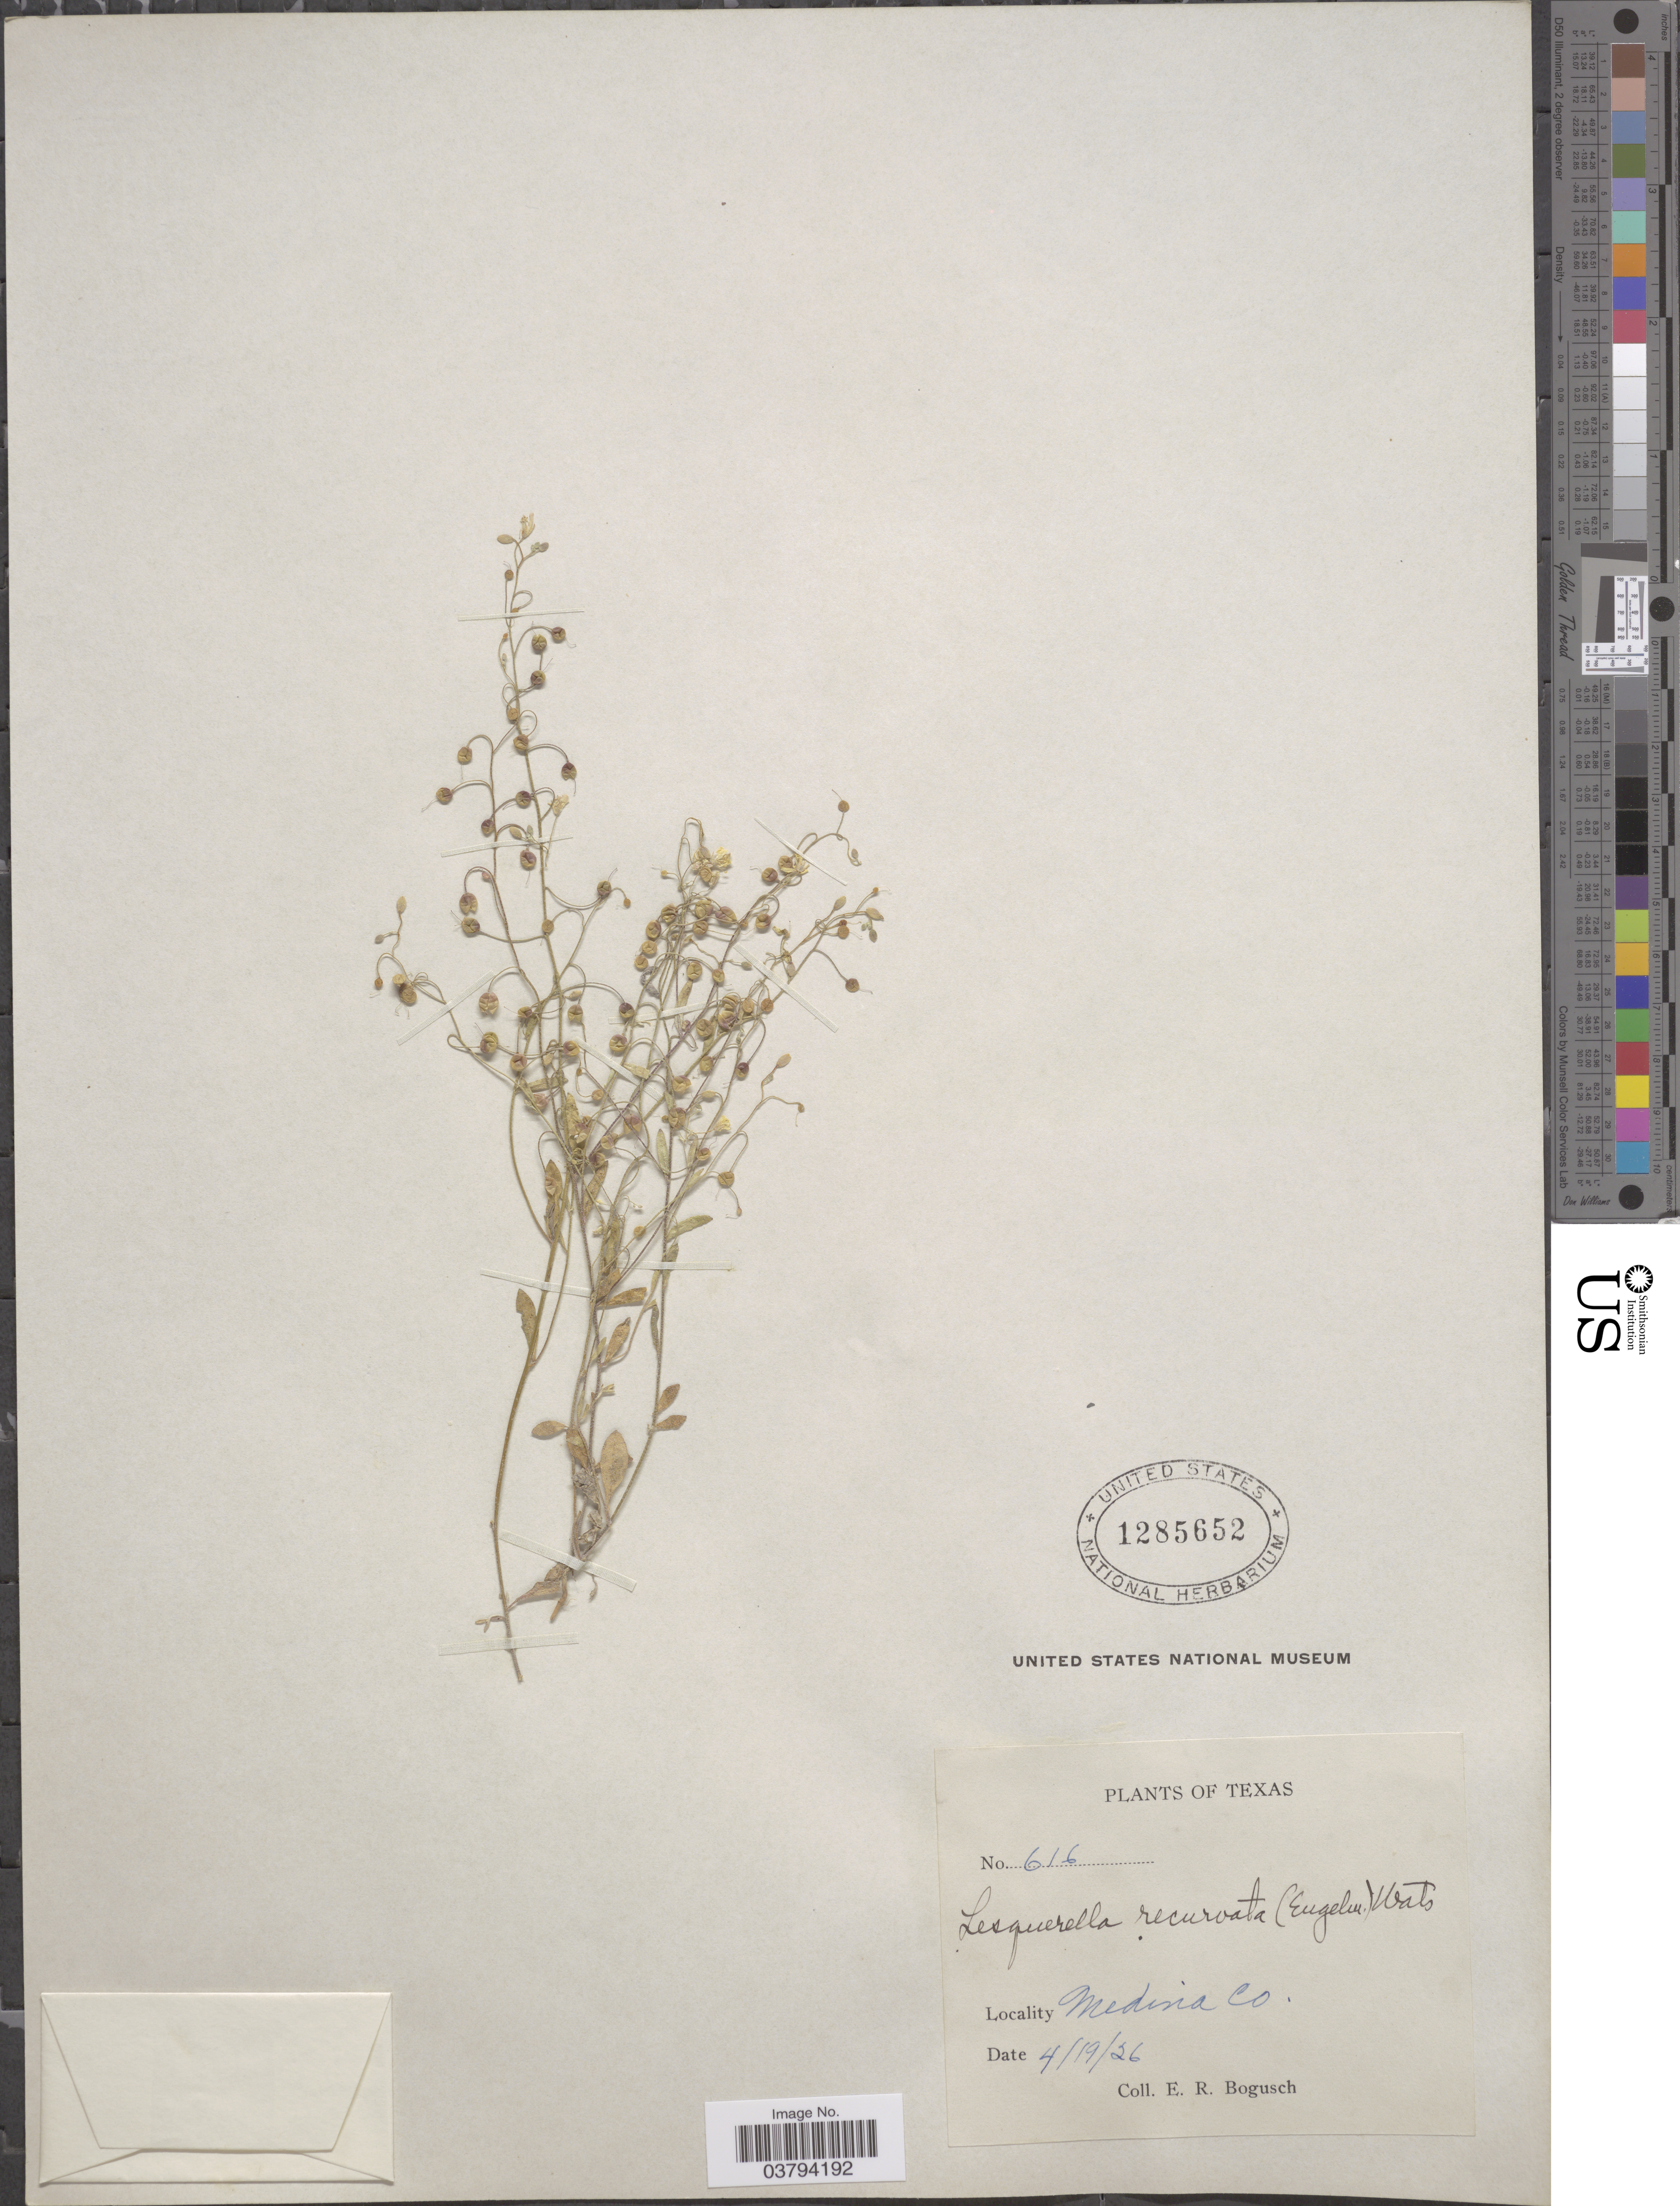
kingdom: Plantae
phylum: Tracheophyta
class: Magnoliopsida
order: Brassicales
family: Brassicaceae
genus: Lesquerella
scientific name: Lesquerella recurvata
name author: (Englem. ex A. Gray) S. Watson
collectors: E. Bogusch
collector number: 616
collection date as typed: Transcribed d/m/y: 19/4/26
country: United States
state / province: Texas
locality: Medina Co.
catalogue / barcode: US 1285652